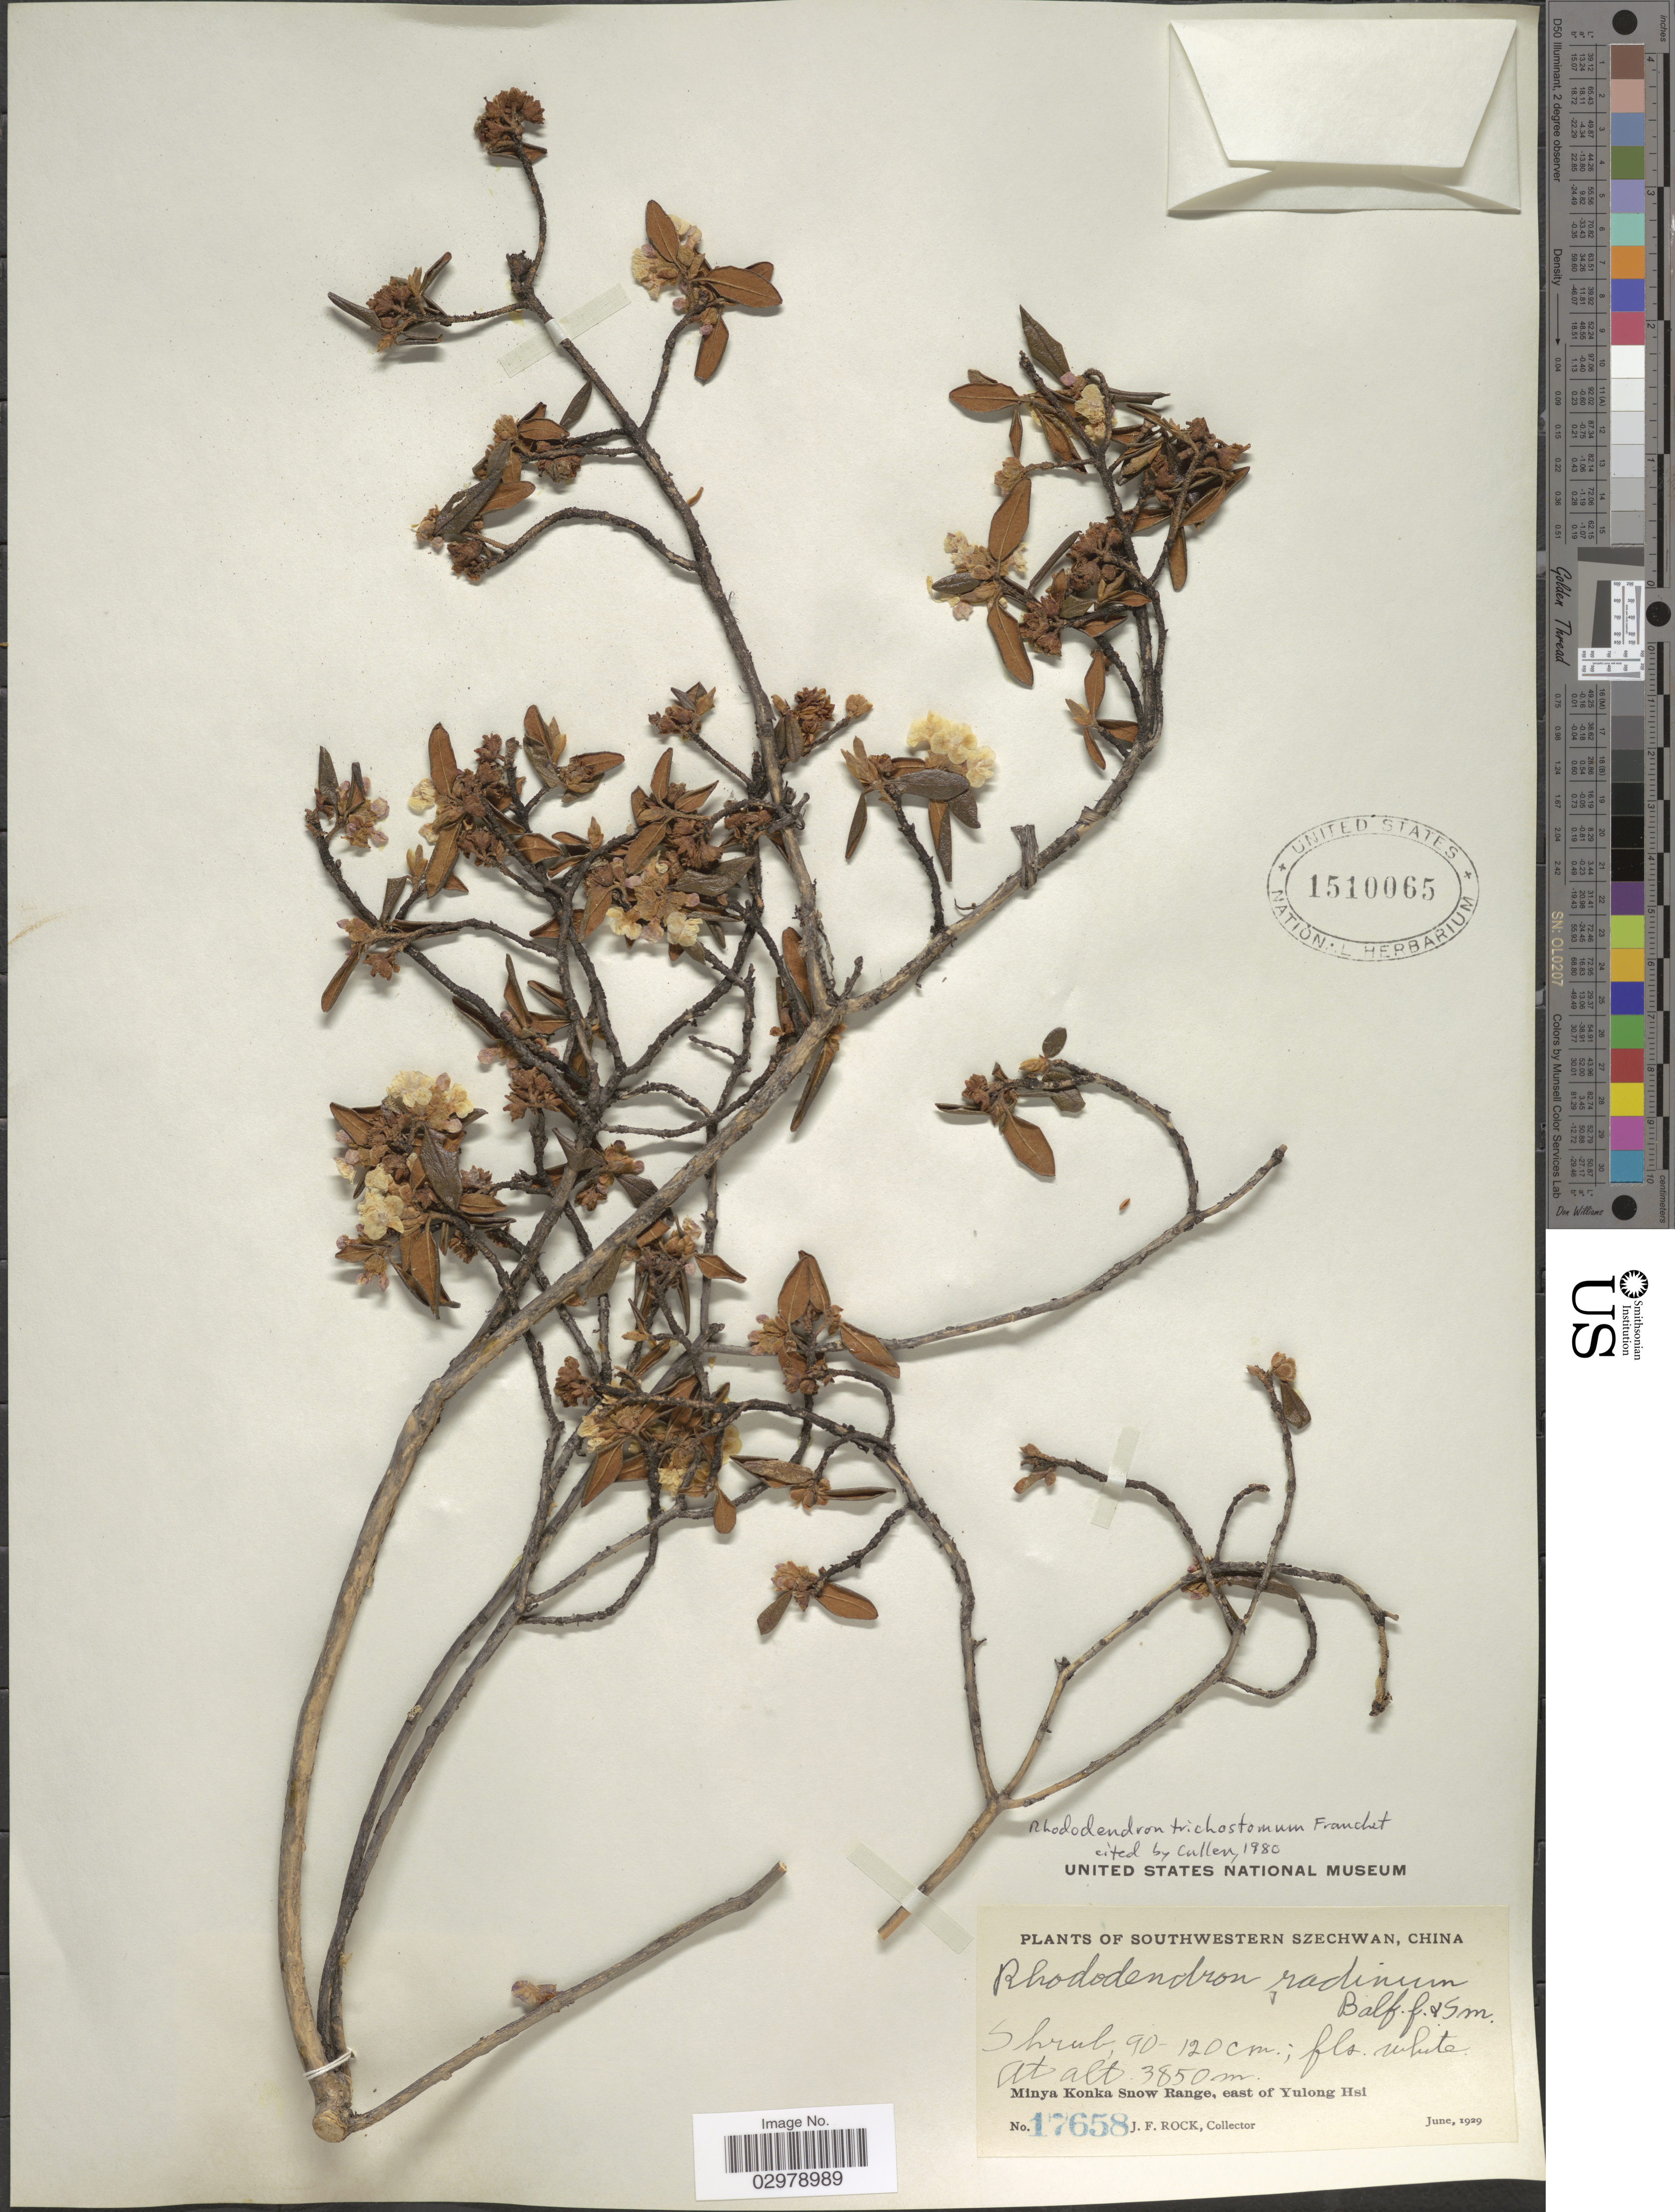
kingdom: Plantae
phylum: Tracheophyta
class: Magnoliopsida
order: Ericales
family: Ericaceae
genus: Rhododendron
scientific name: Rhododendron trichostomum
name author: Franch.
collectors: J. Rock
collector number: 17658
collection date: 1929-06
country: China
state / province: Sichuan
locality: Southwestern Szechwan. Minya Konka Snow Range, east of Yulong Hsi.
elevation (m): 3850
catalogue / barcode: US 1510065